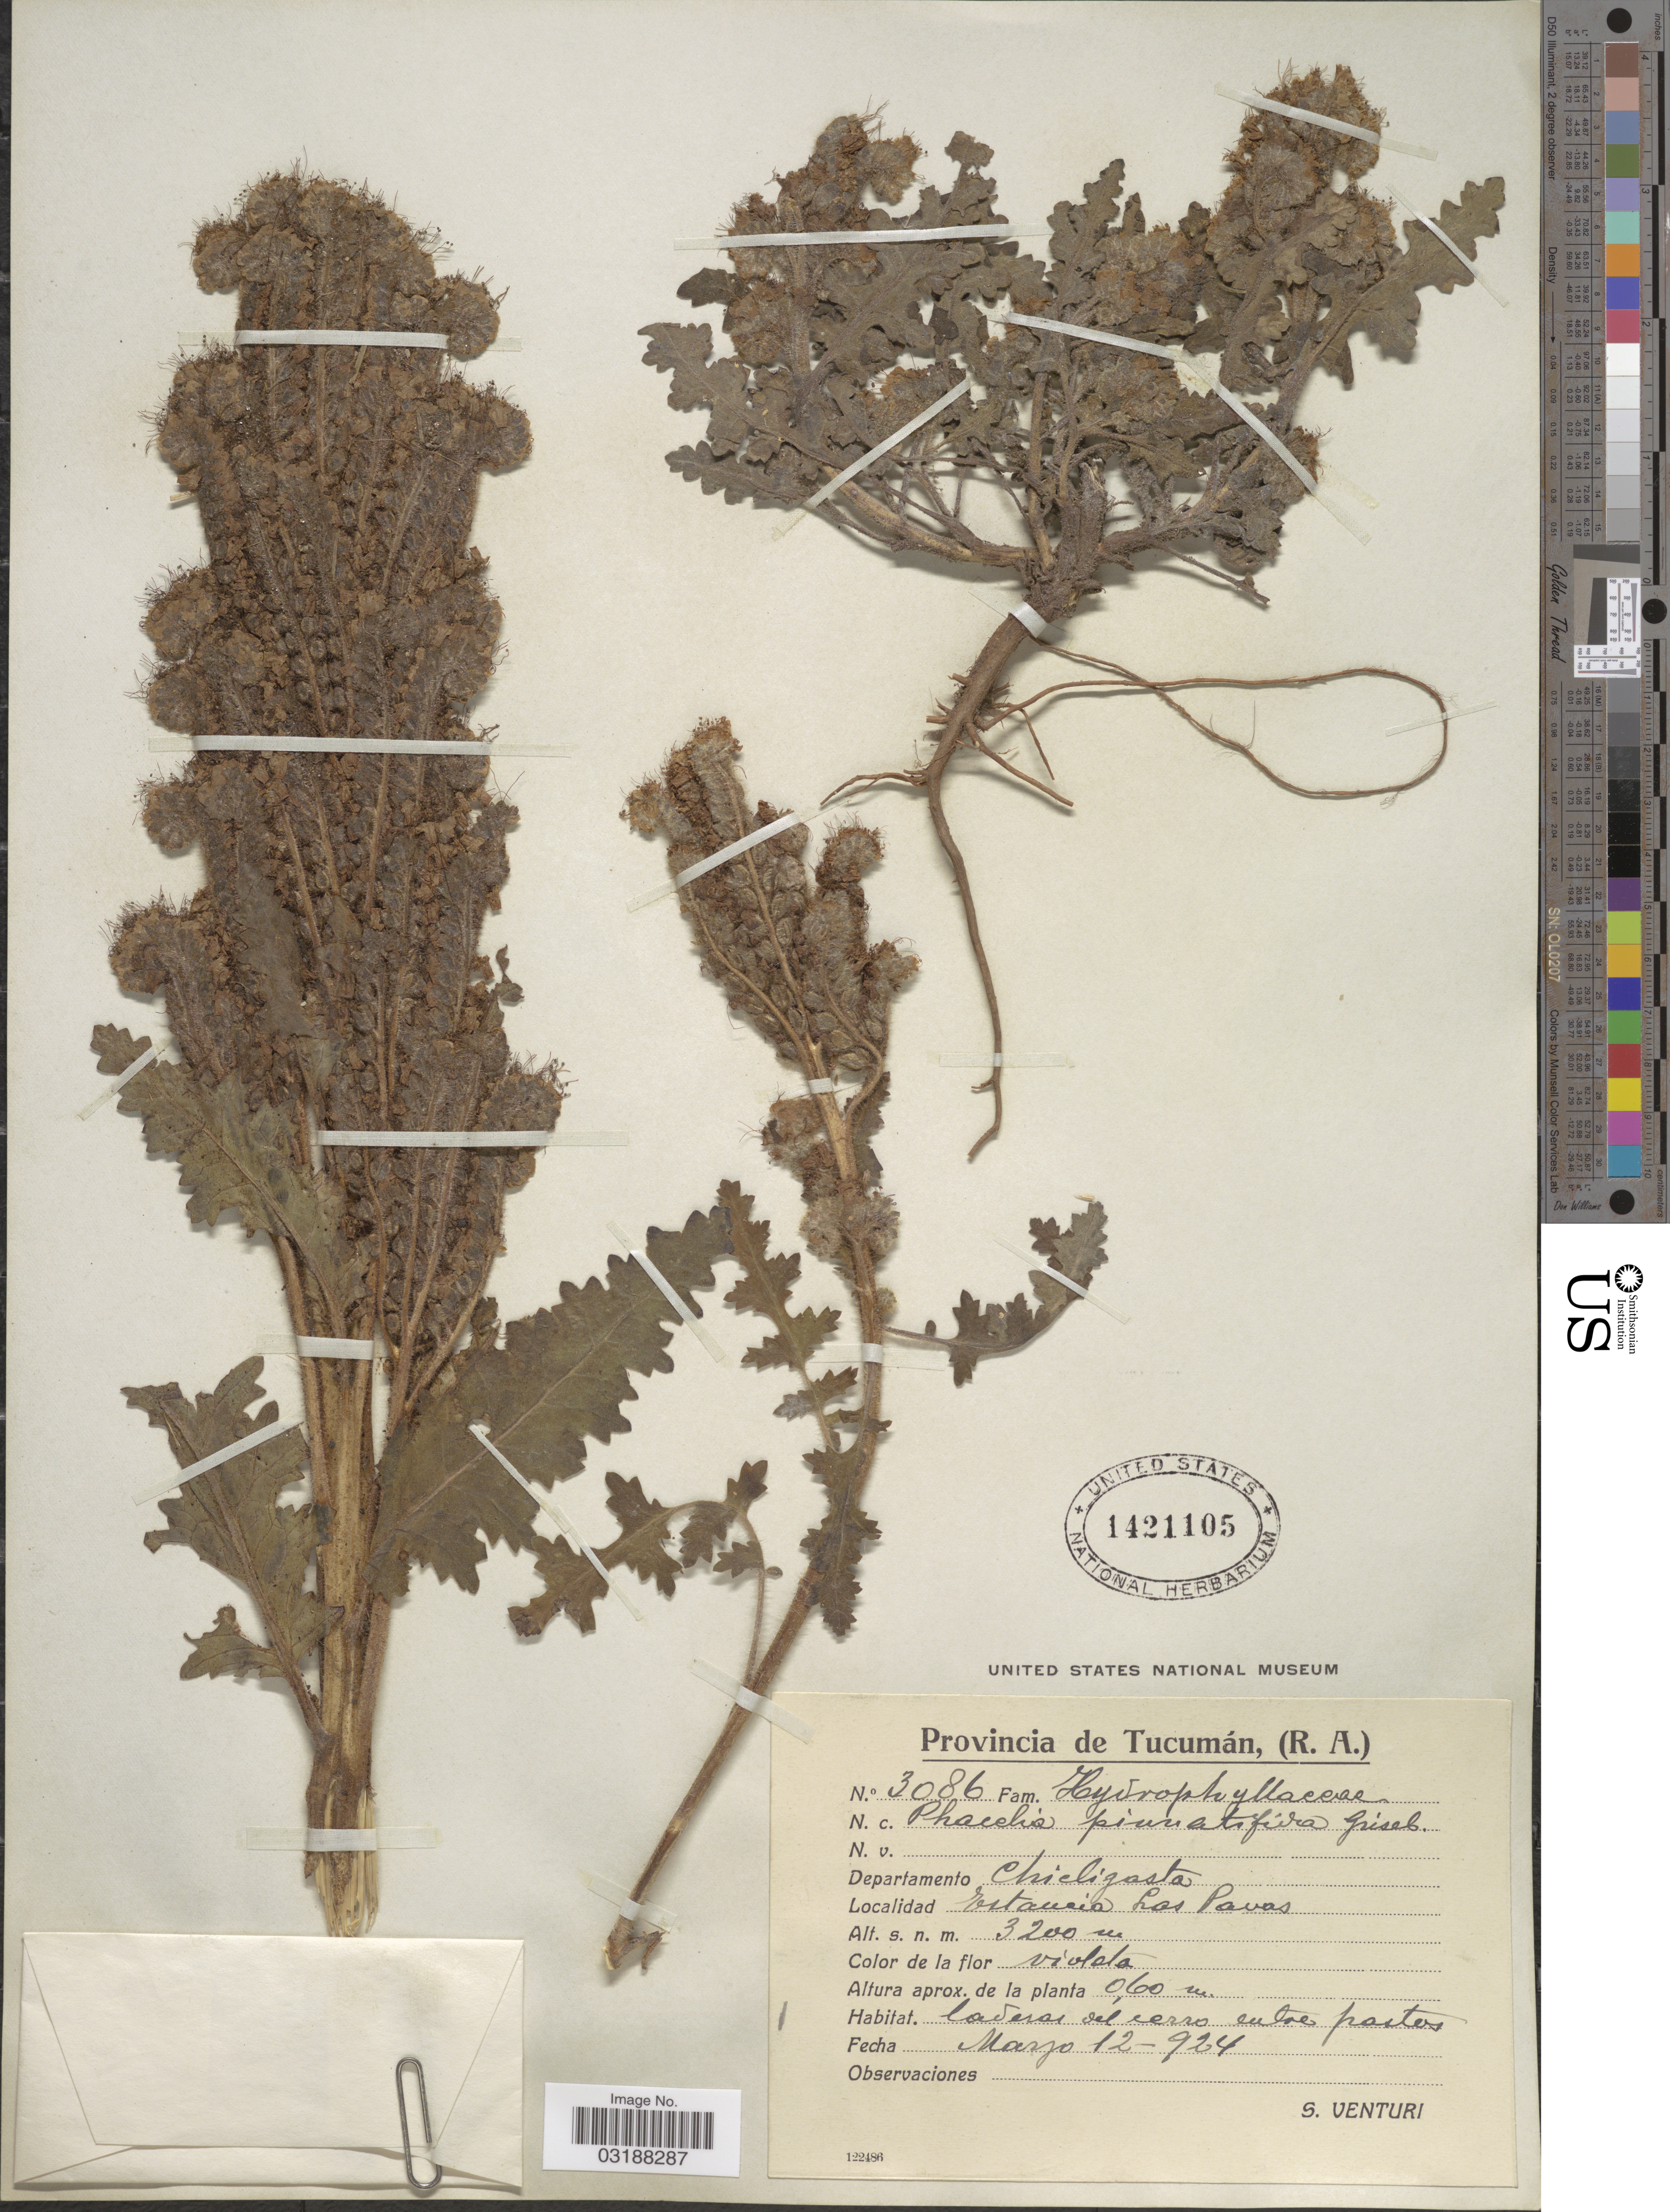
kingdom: Plantae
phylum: Tracheophyta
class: Magnoliopsida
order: Boraginales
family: Hydrophyllaceae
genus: Phacelia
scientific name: Phacelia pinnatifida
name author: Griseb. ex Wedd.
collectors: S. Venturi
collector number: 3086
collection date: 1924-03-12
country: Argentina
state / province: Tucuman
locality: Provincia de Tucumán. Departamento Chicligasta. Estancia Las Pavas.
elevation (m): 3200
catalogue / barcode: US 1421105